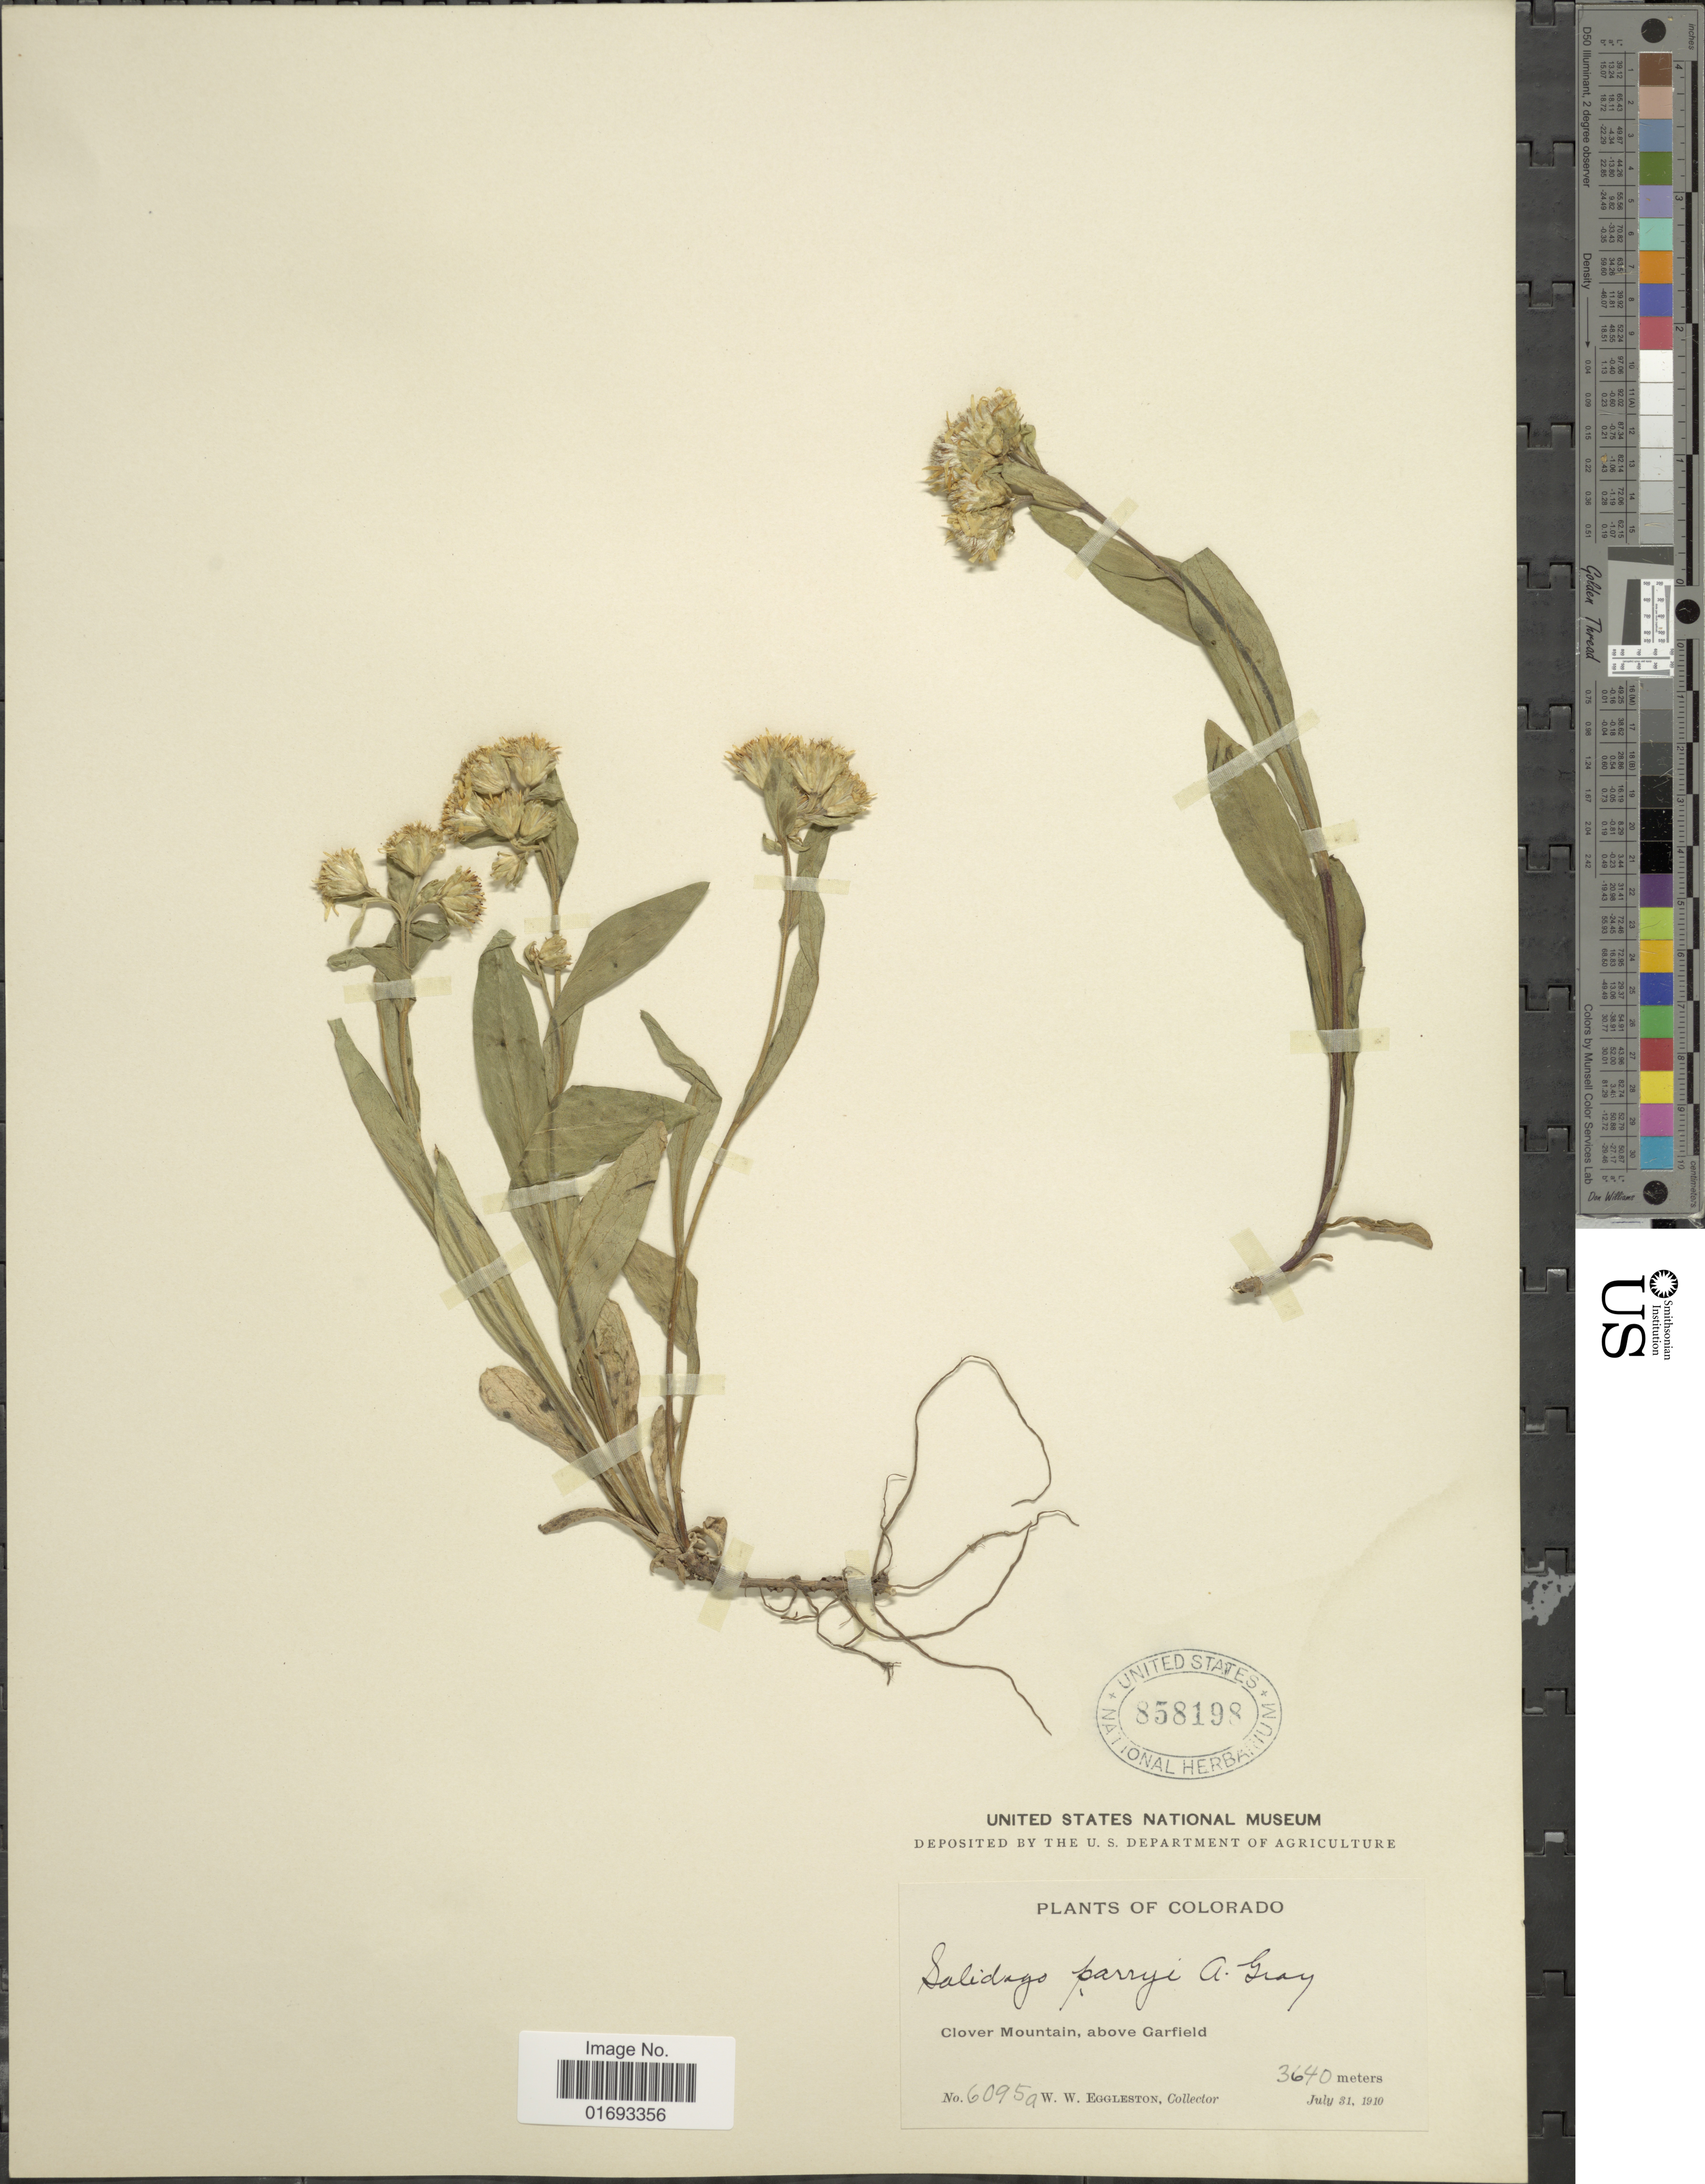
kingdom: Plantae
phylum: Tracheophyta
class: Magnoliopsida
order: Asterales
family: Asteraceae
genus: Oreochrysum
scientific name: Oreochrysum parryi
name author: (A. Gray) Rydb.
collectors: W. W. Eggleston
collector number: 6095a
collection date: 1910-07-31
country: United States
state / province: Colorado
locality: Clover Mountains, above Garfield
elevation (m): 3640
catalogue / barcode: US 858198